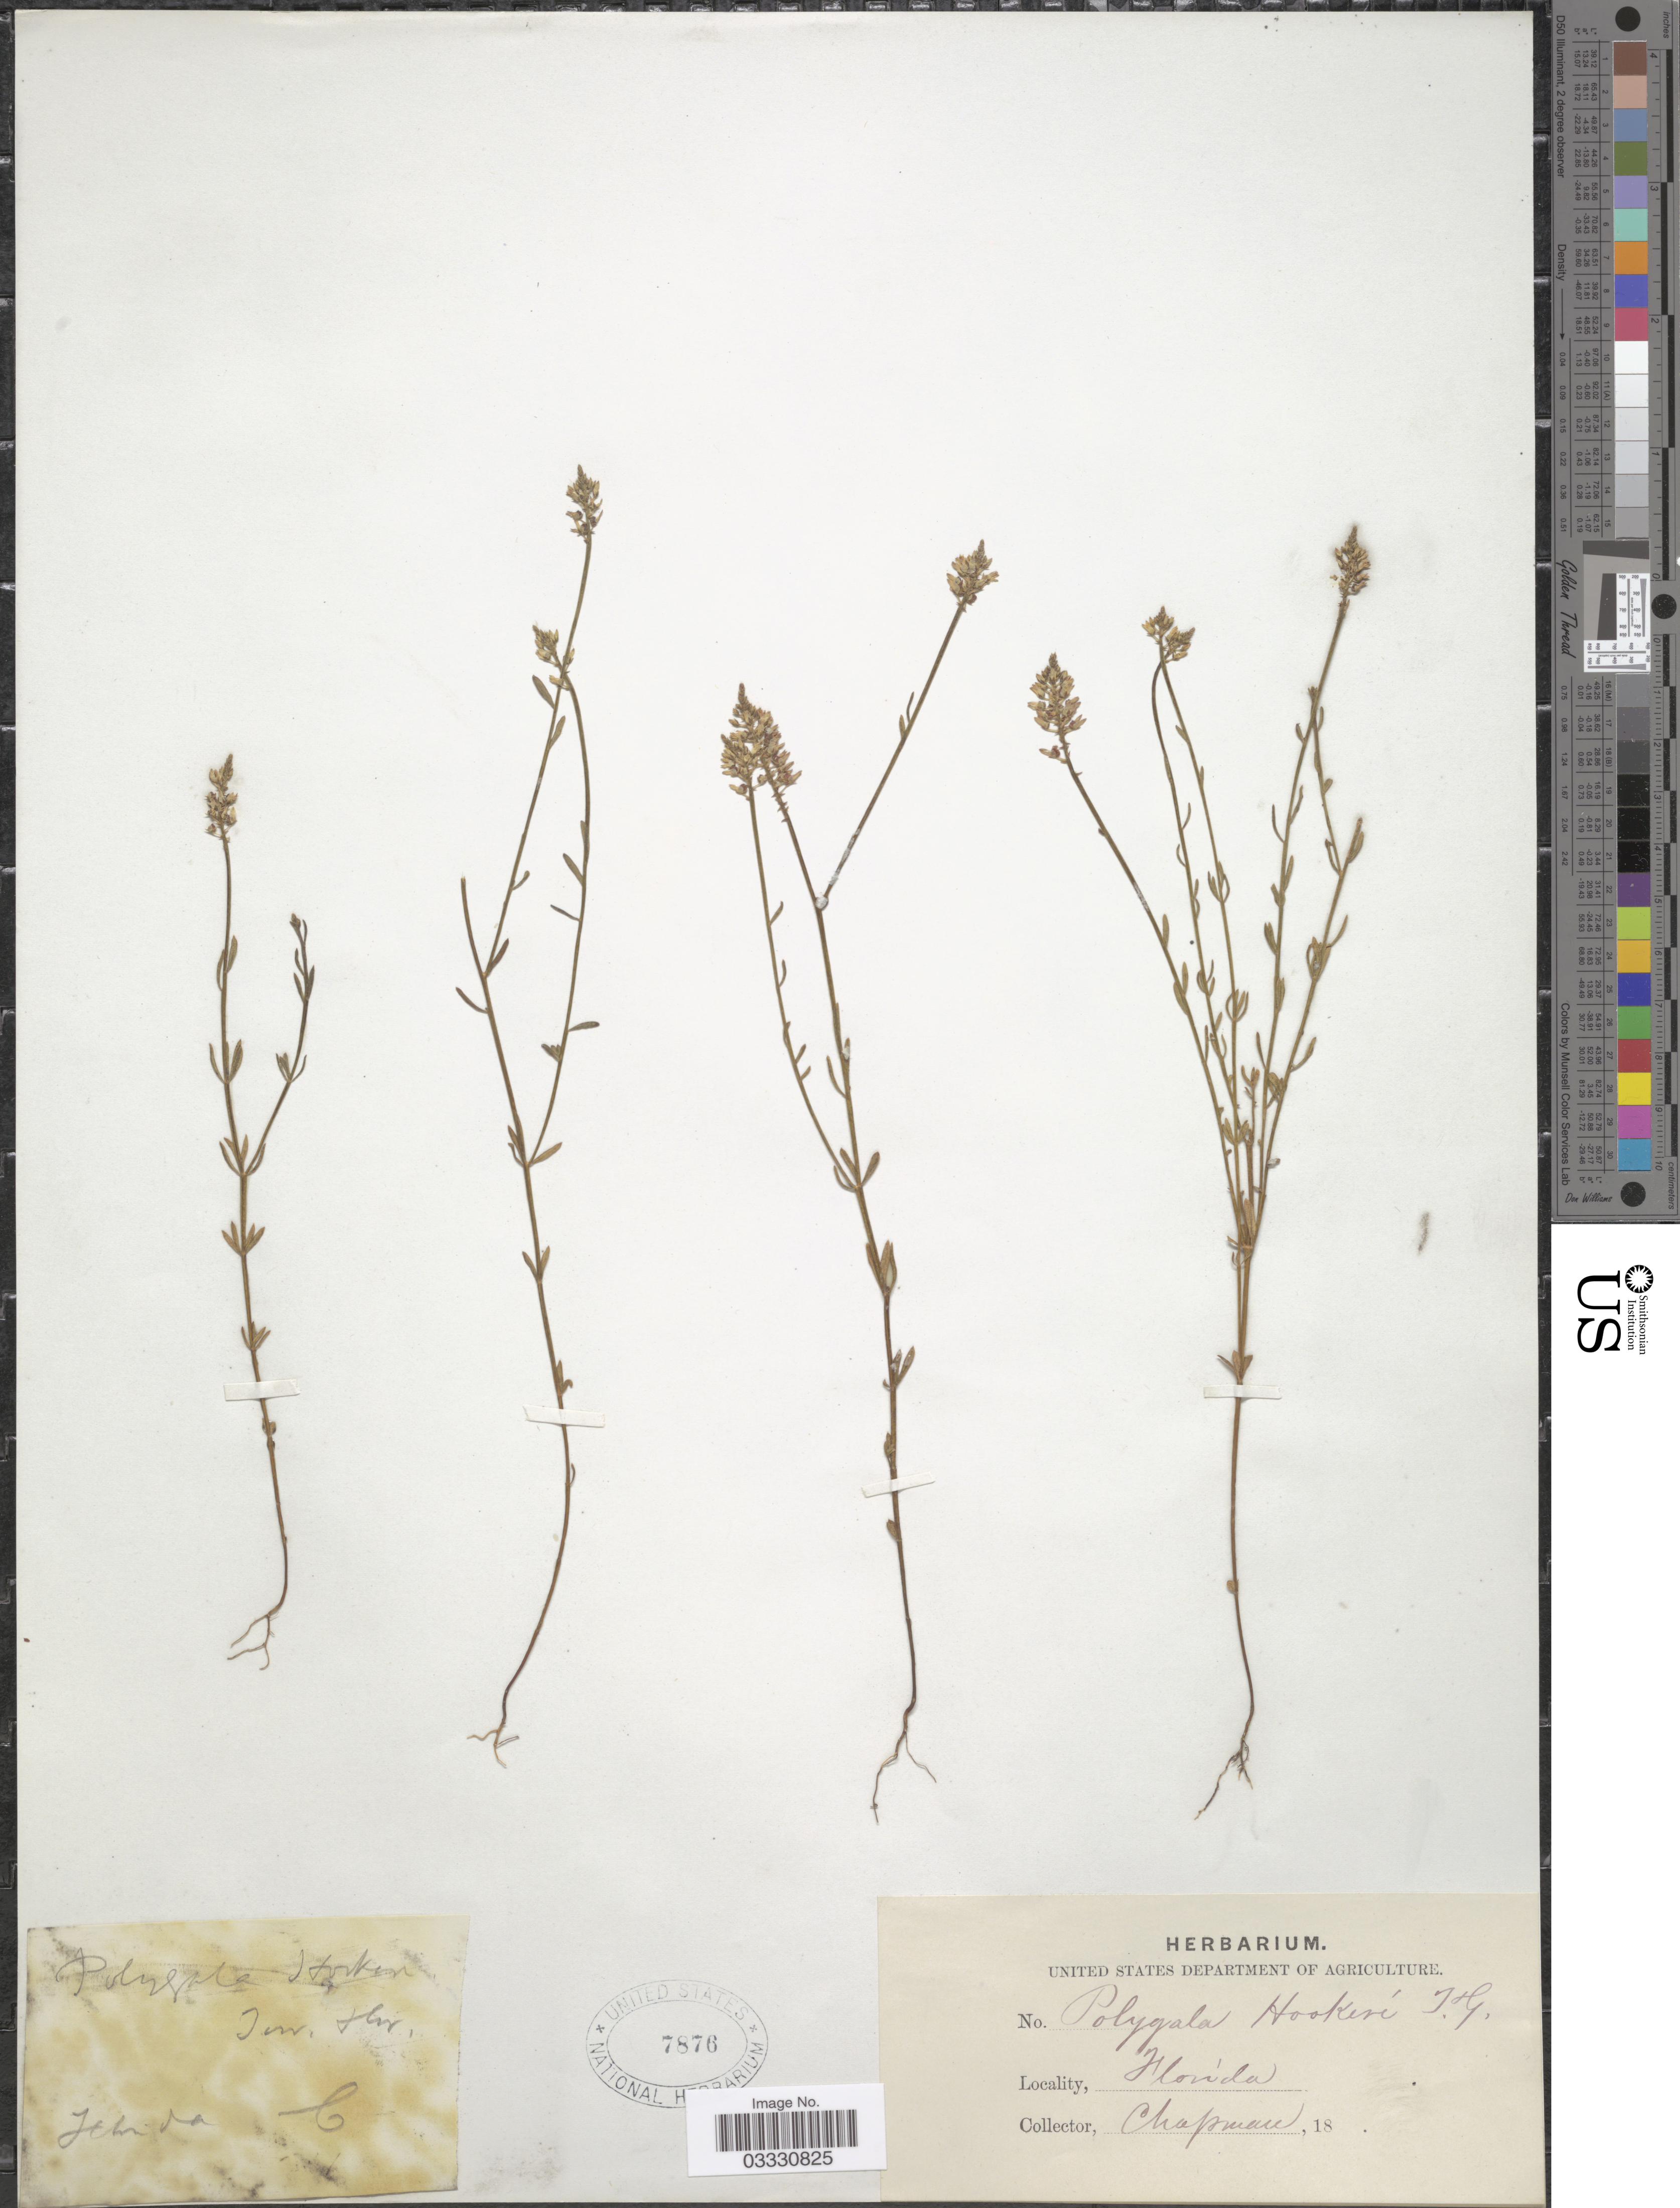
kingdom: Plantae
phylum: Tracheophyta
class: Magnoliopsida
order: Fabales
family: Polygalaceae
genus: Polygala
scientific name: Polygala hookeri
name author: Torr. & A. Gray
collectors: A. Chapman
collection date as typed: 18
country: United States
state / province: Florida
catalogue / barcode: US 7876